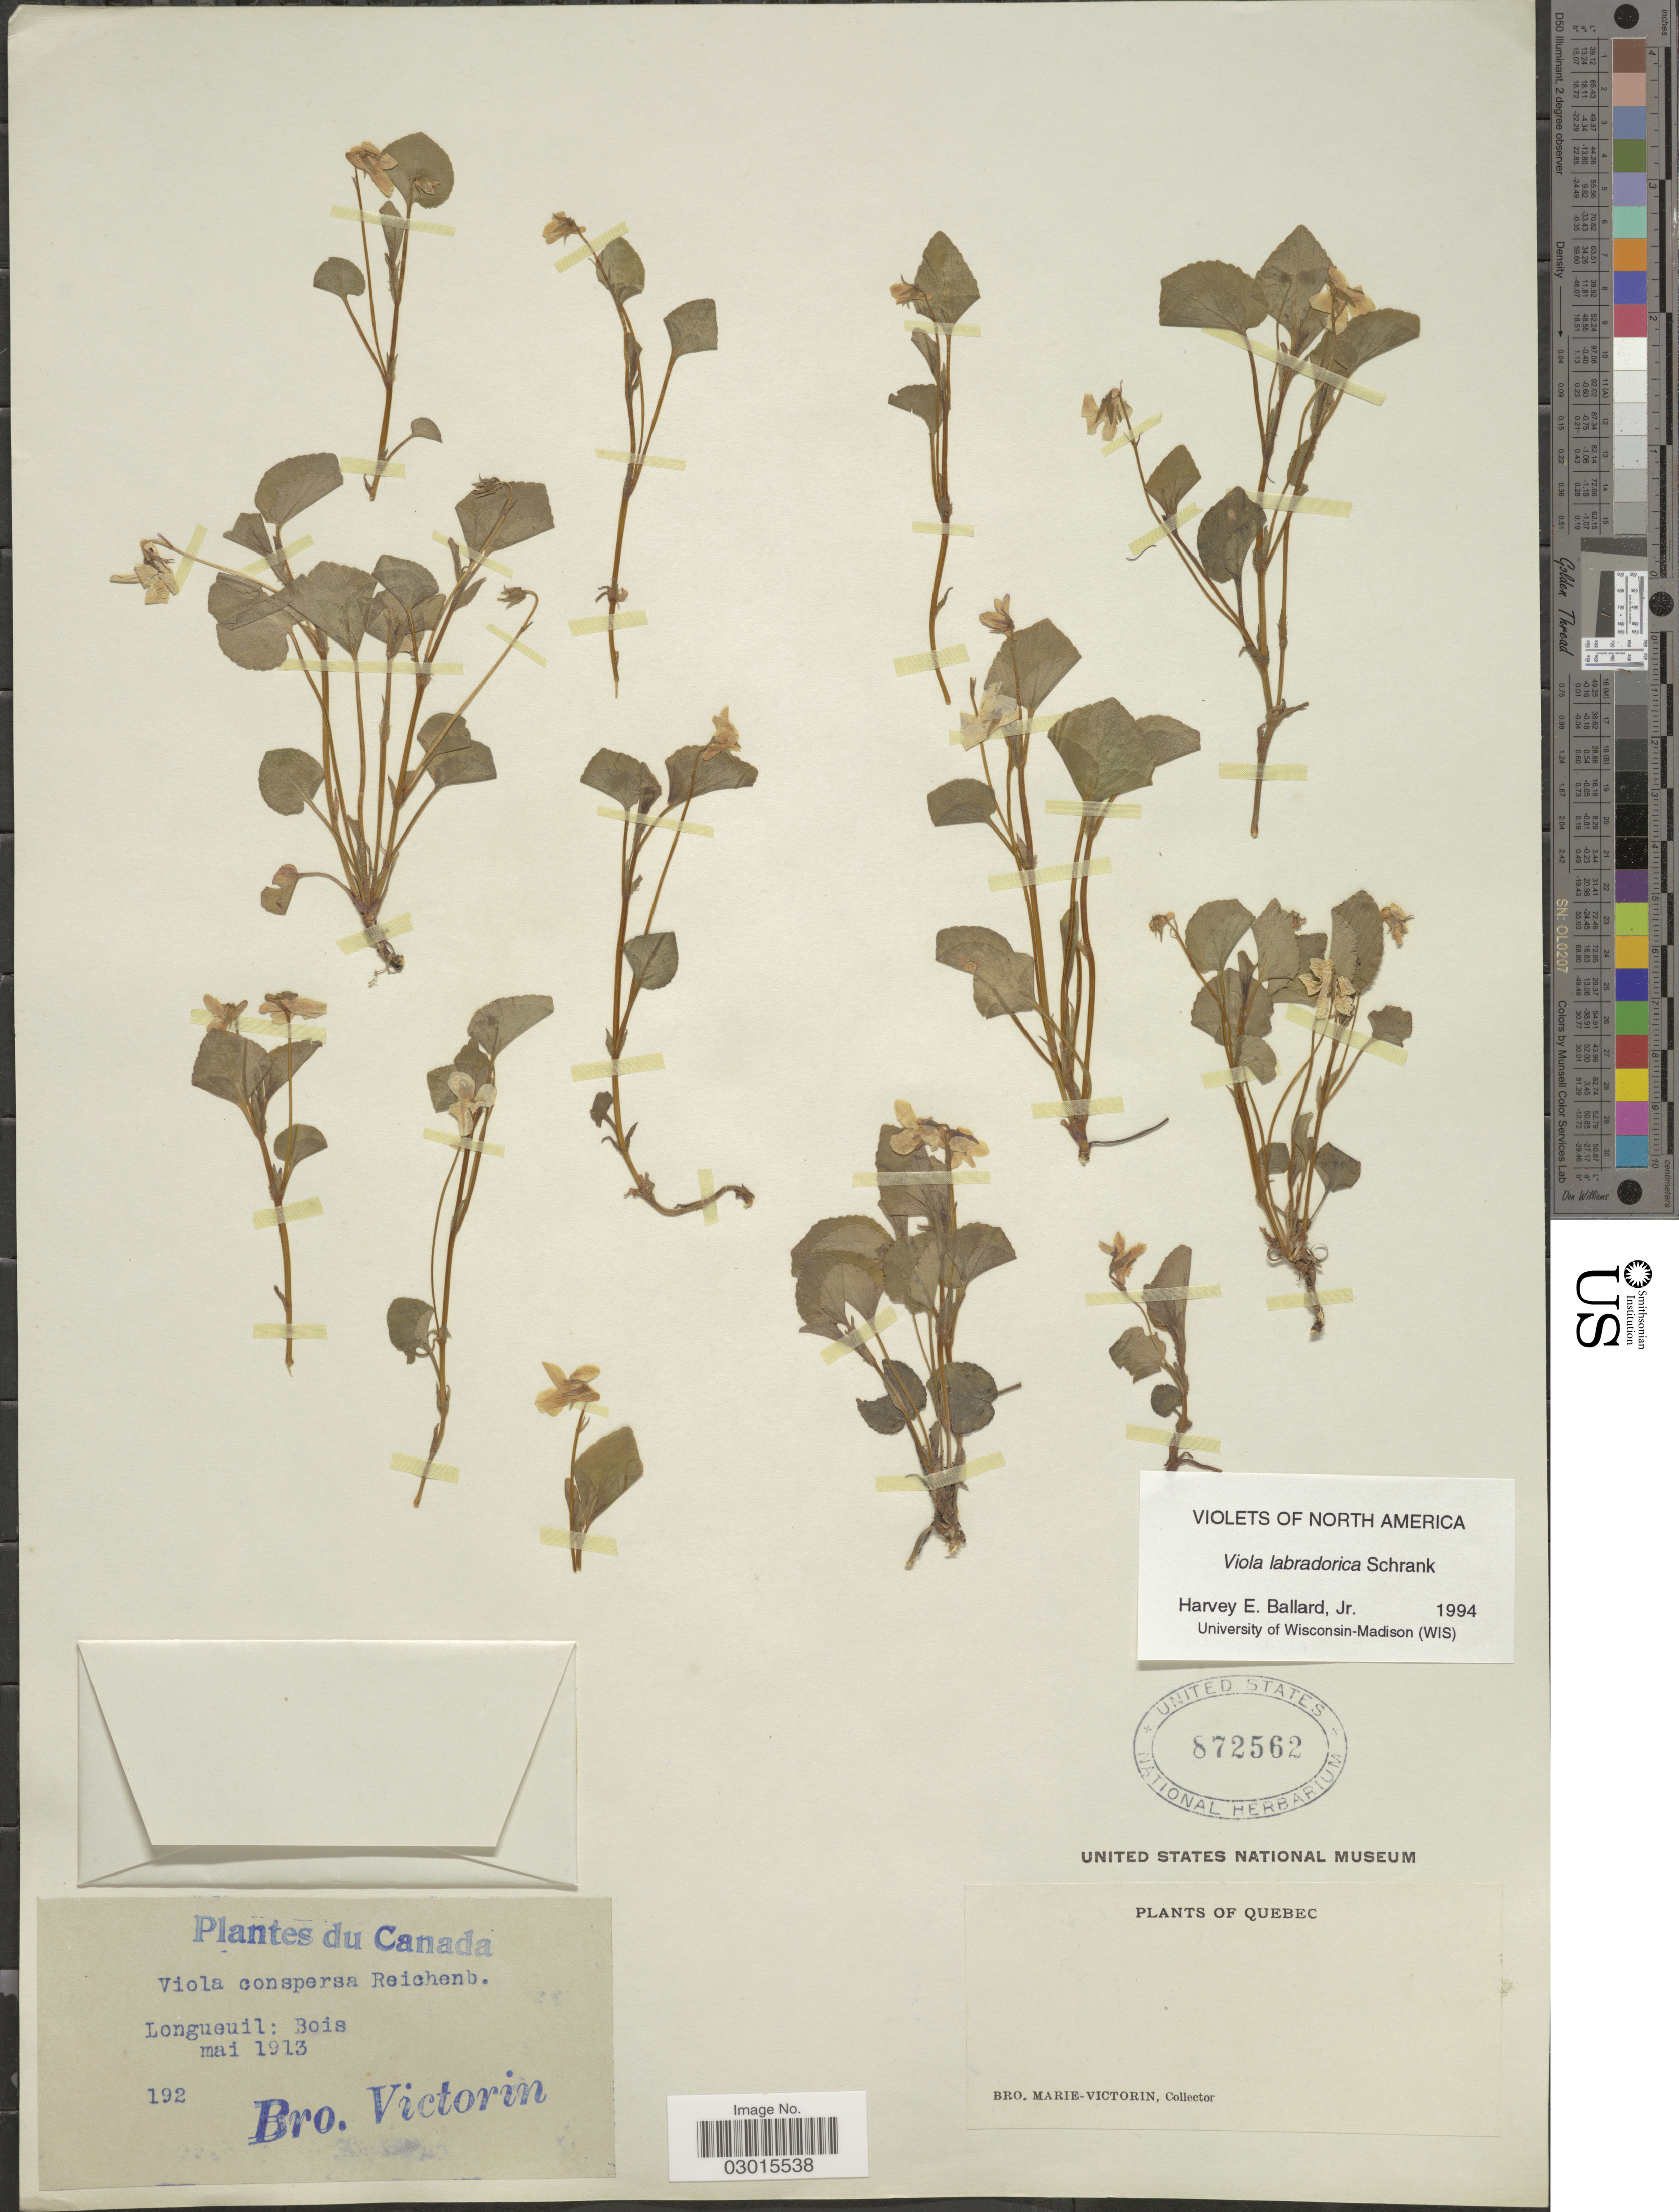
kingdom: Plantae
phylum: Tracheophyta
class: Magnoliopsida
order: Malpighiales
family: Violaceae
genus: Viola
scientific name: Viola labradorica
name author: Schrank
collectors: Fr. Marie-Victorin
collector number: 192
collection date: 1913-05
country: Canada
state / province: Quebec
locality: Longueuil.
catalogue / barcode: US 872562